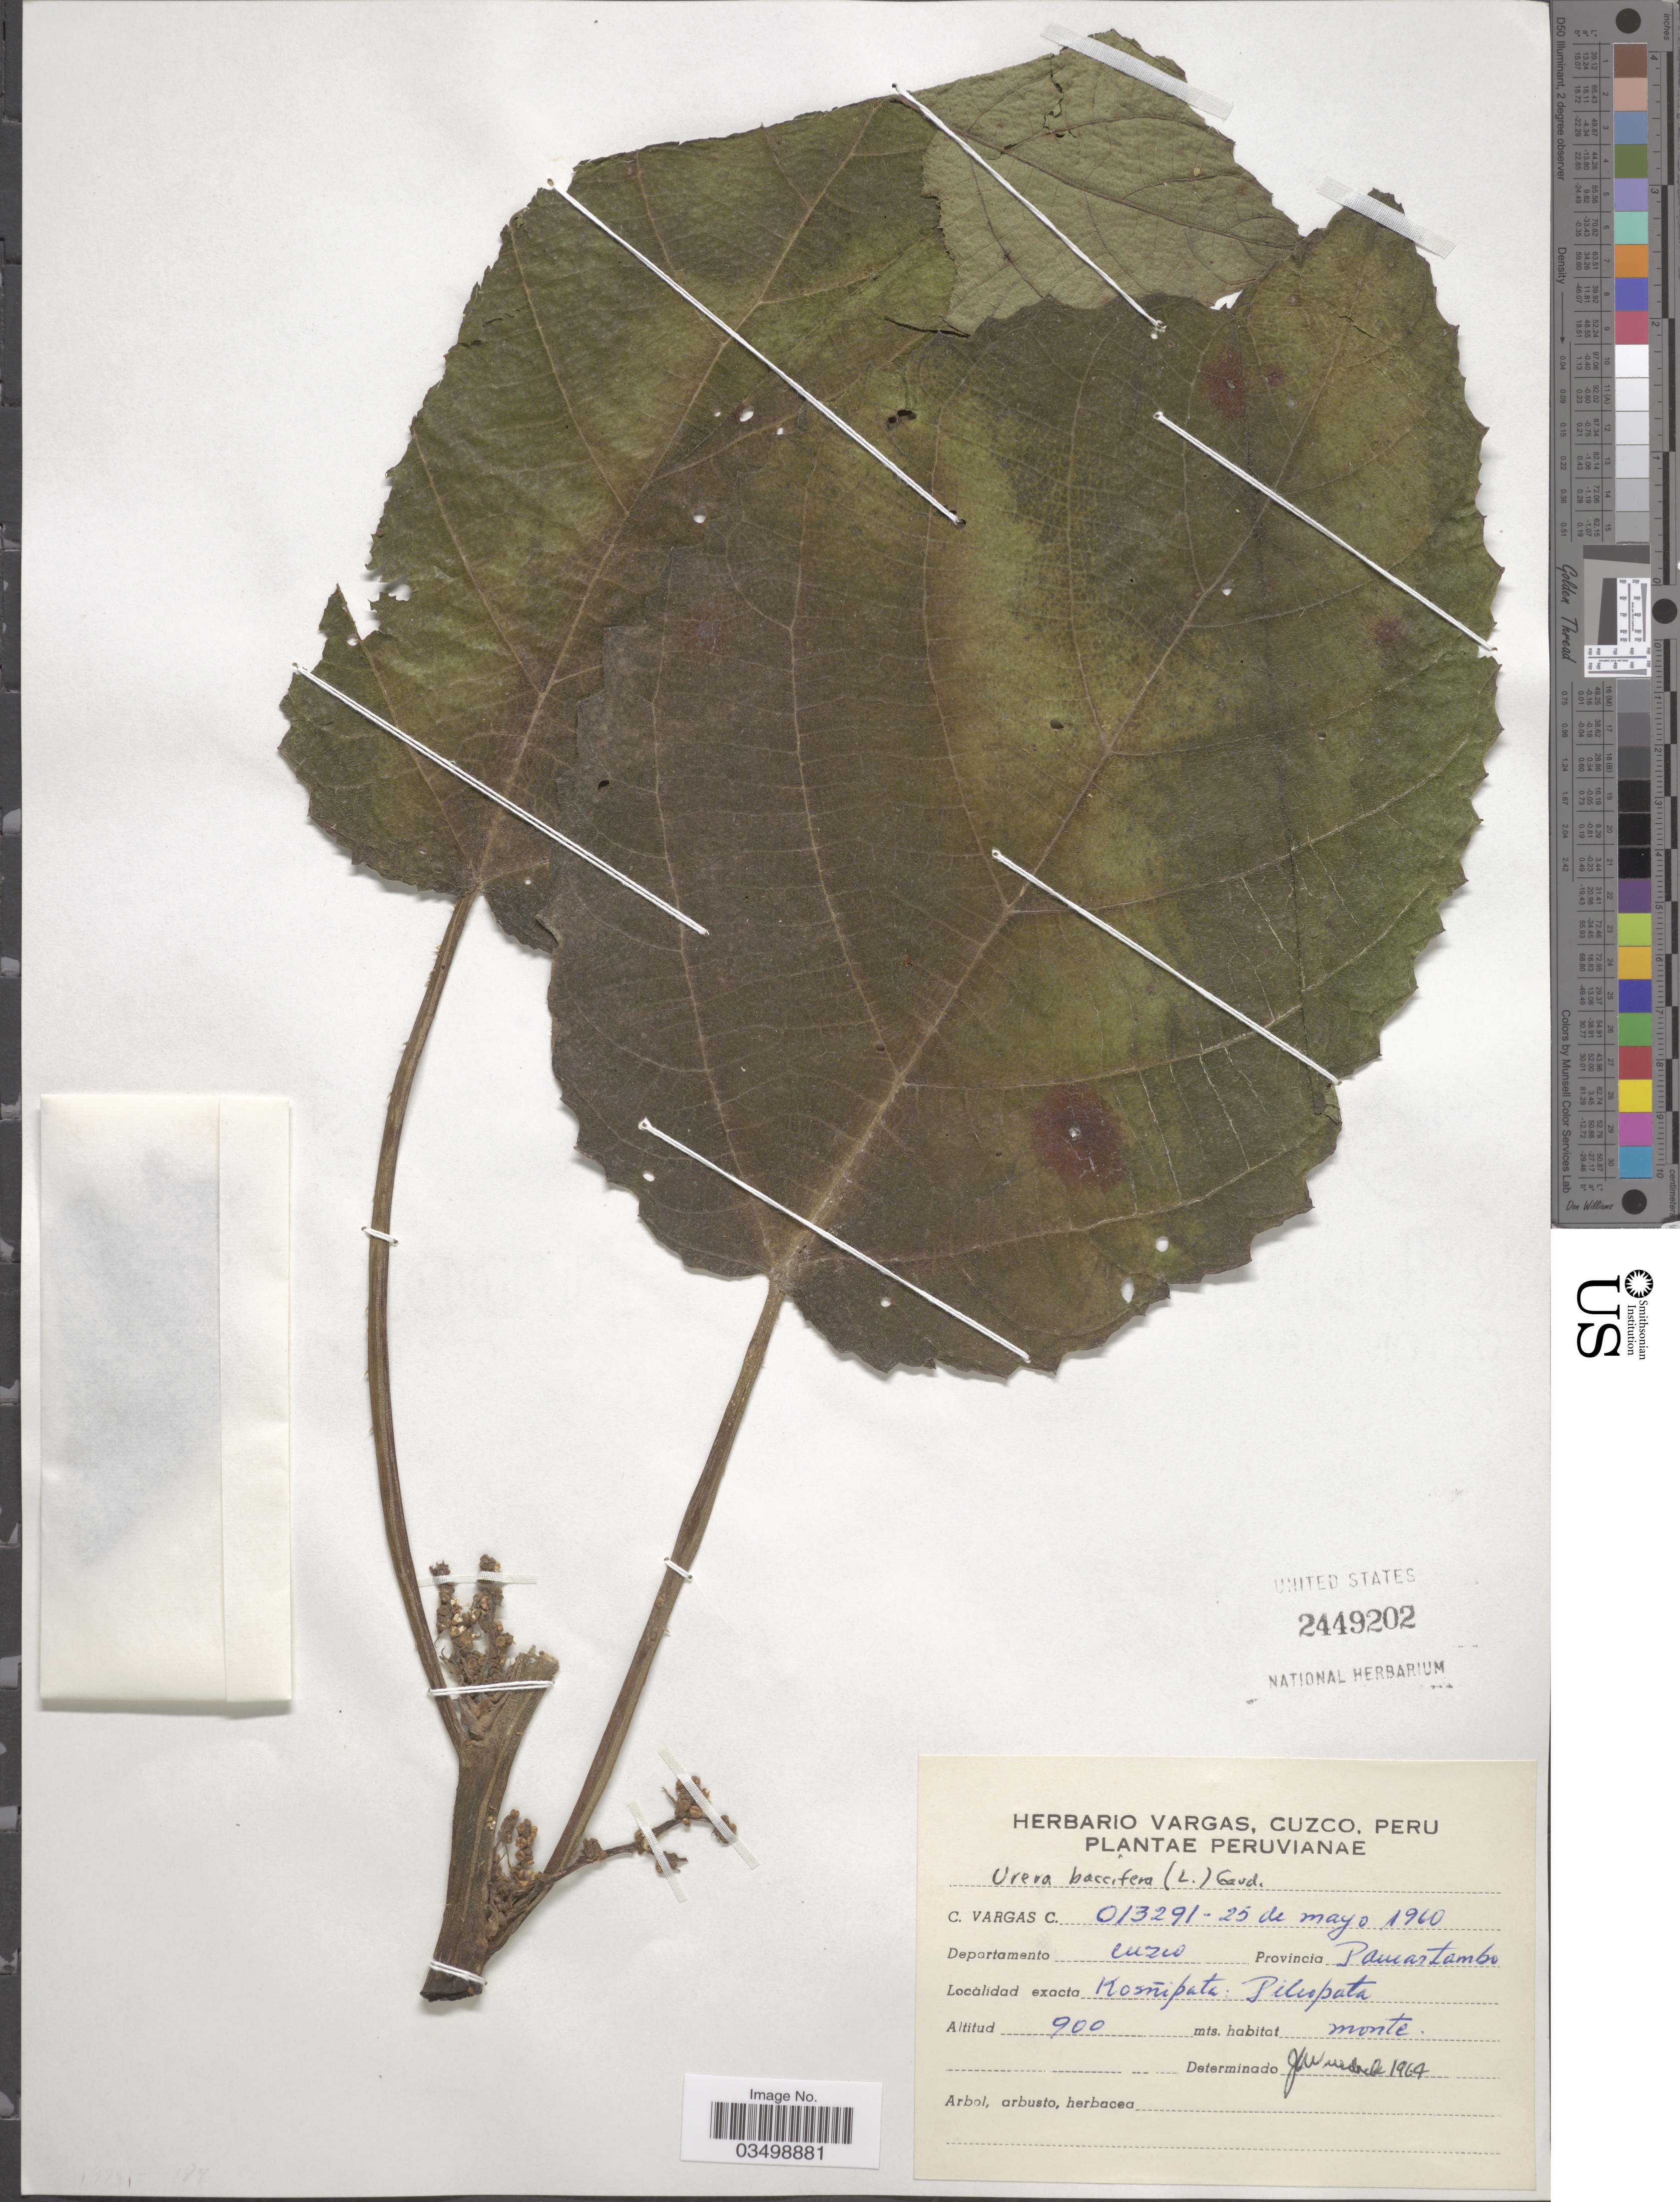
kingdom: Plantae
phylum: Tracheophyta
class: Magnoliopsida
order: Rosales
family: Urticaceae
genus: Urera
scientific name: Urera baccifera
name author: (L.) Gaudich. ex Wedd.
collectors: C. Vargas Calderón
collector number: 013291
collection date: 1910-05-25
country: Peru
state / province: Cusco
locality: Departamento Cuzco. Provincia Paucartambo. Kosñipata: Pilcopata.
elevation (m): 900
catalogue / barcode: US 2449202